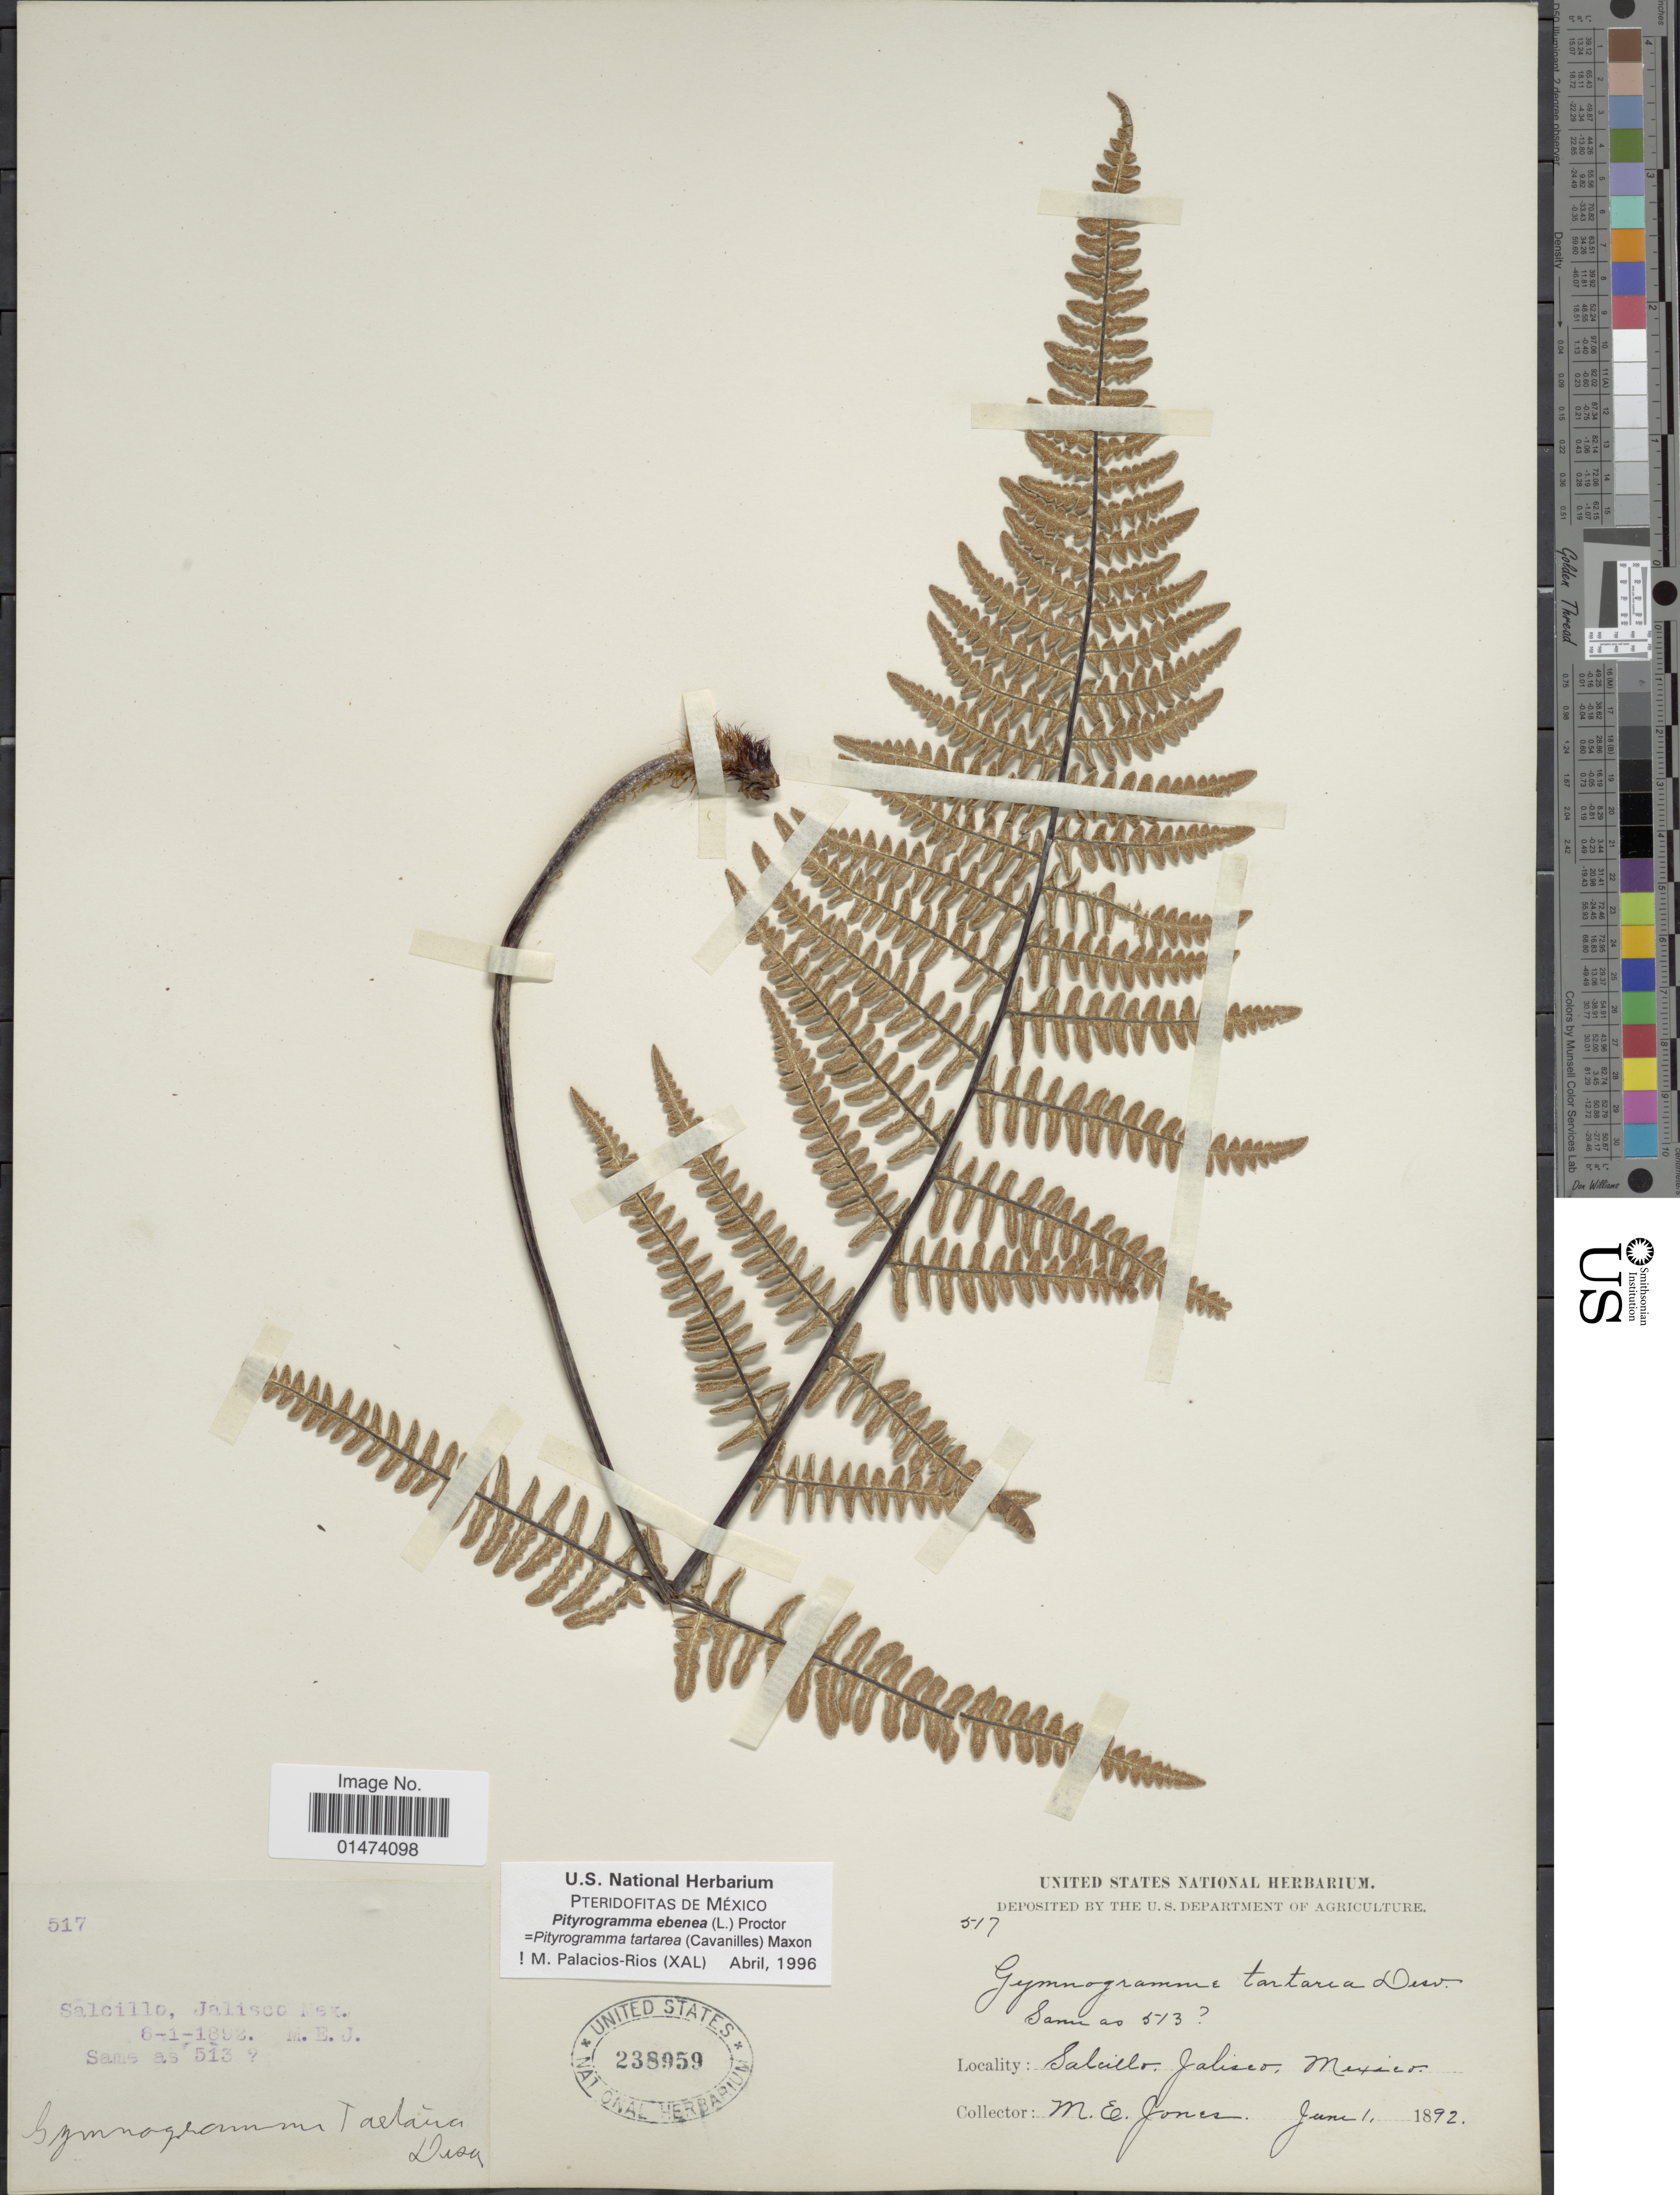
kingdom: Plantae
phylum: Tracheophyta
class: Polypodiopsida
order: Polypodiales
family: Pteridaceae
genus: Pityrogramma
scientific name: Pityrogramma tartarea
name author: (Cav.) Maxon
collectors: M. E. Jones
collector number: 517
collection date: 1892-06-01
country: Mexico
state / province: Jalisco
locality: Salcullo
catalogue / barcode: US 238959